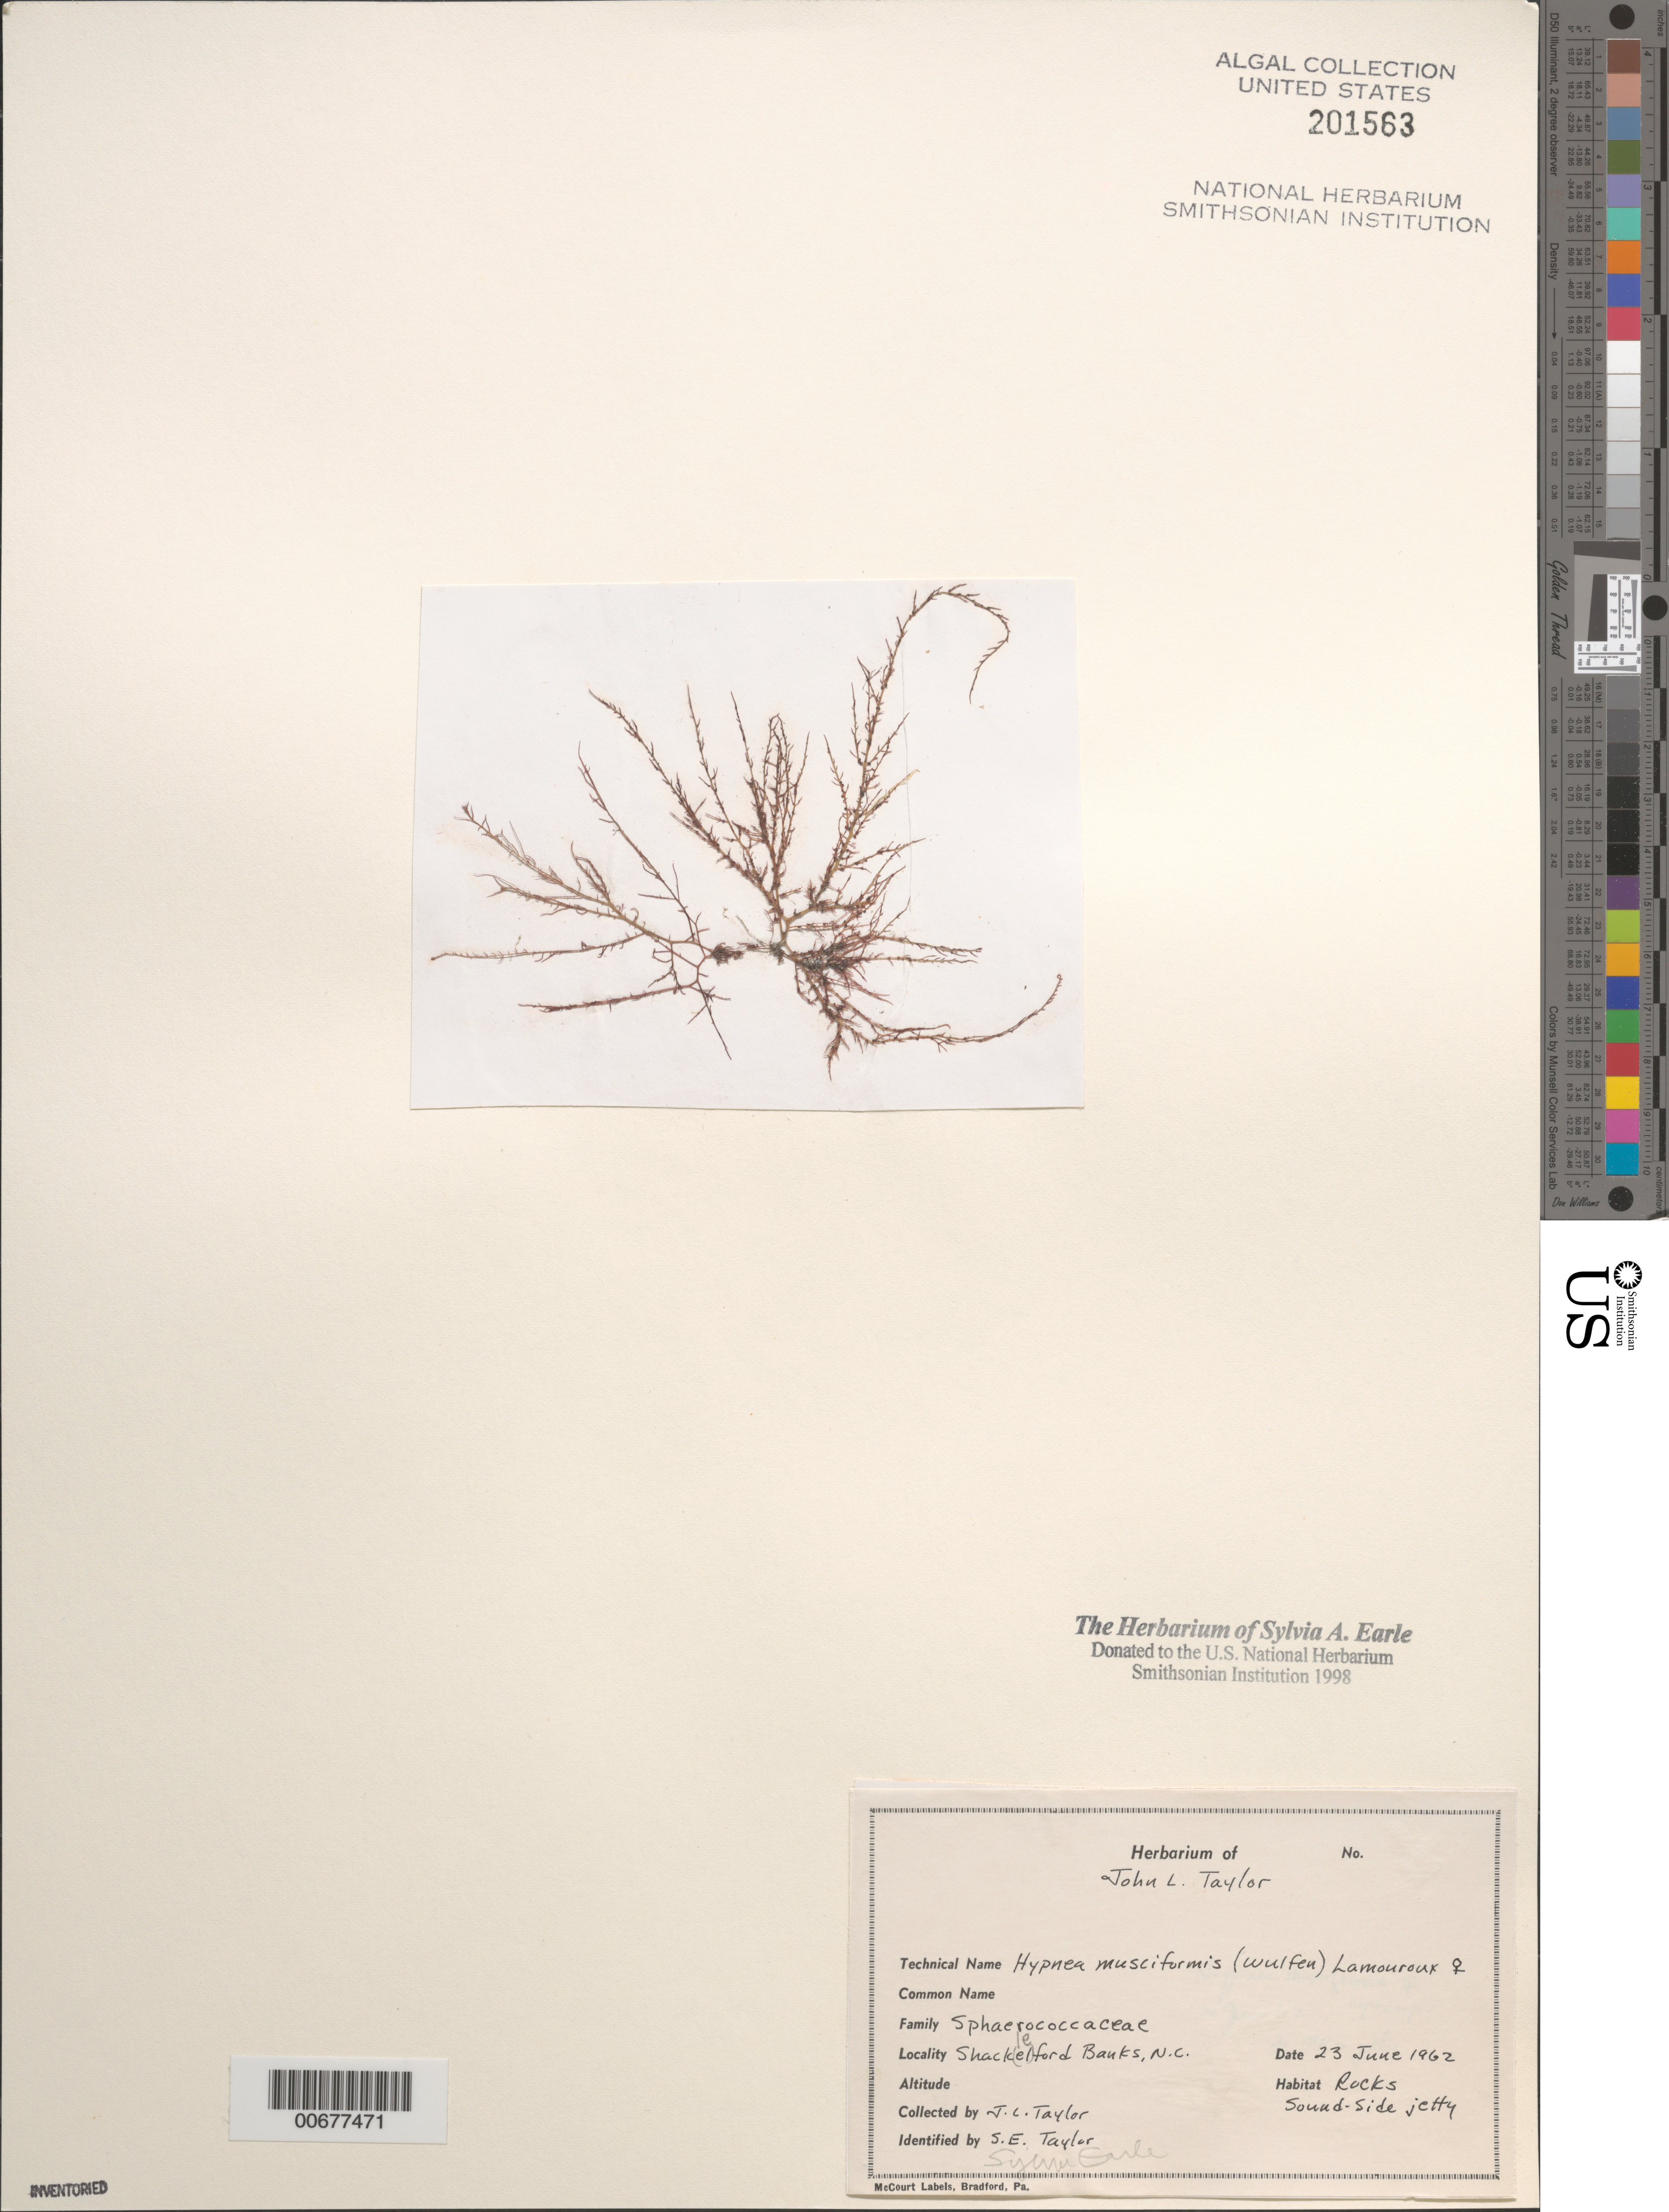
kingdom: Plantae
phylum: Rhodophyta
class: Florideophyceae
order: Gigartinales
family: Cystocloniaceae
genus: Hypnea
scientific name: Hypnea musciformis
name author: (Wulfen) J.V.Lamouroux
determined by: Earle, S. A.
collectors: J. L. Taylor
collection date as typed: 23 Jun 1962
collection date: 1962-06-23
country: United States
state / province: North Carolina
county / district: Carteret County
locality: Shackleford Banks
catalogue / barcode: US 201563